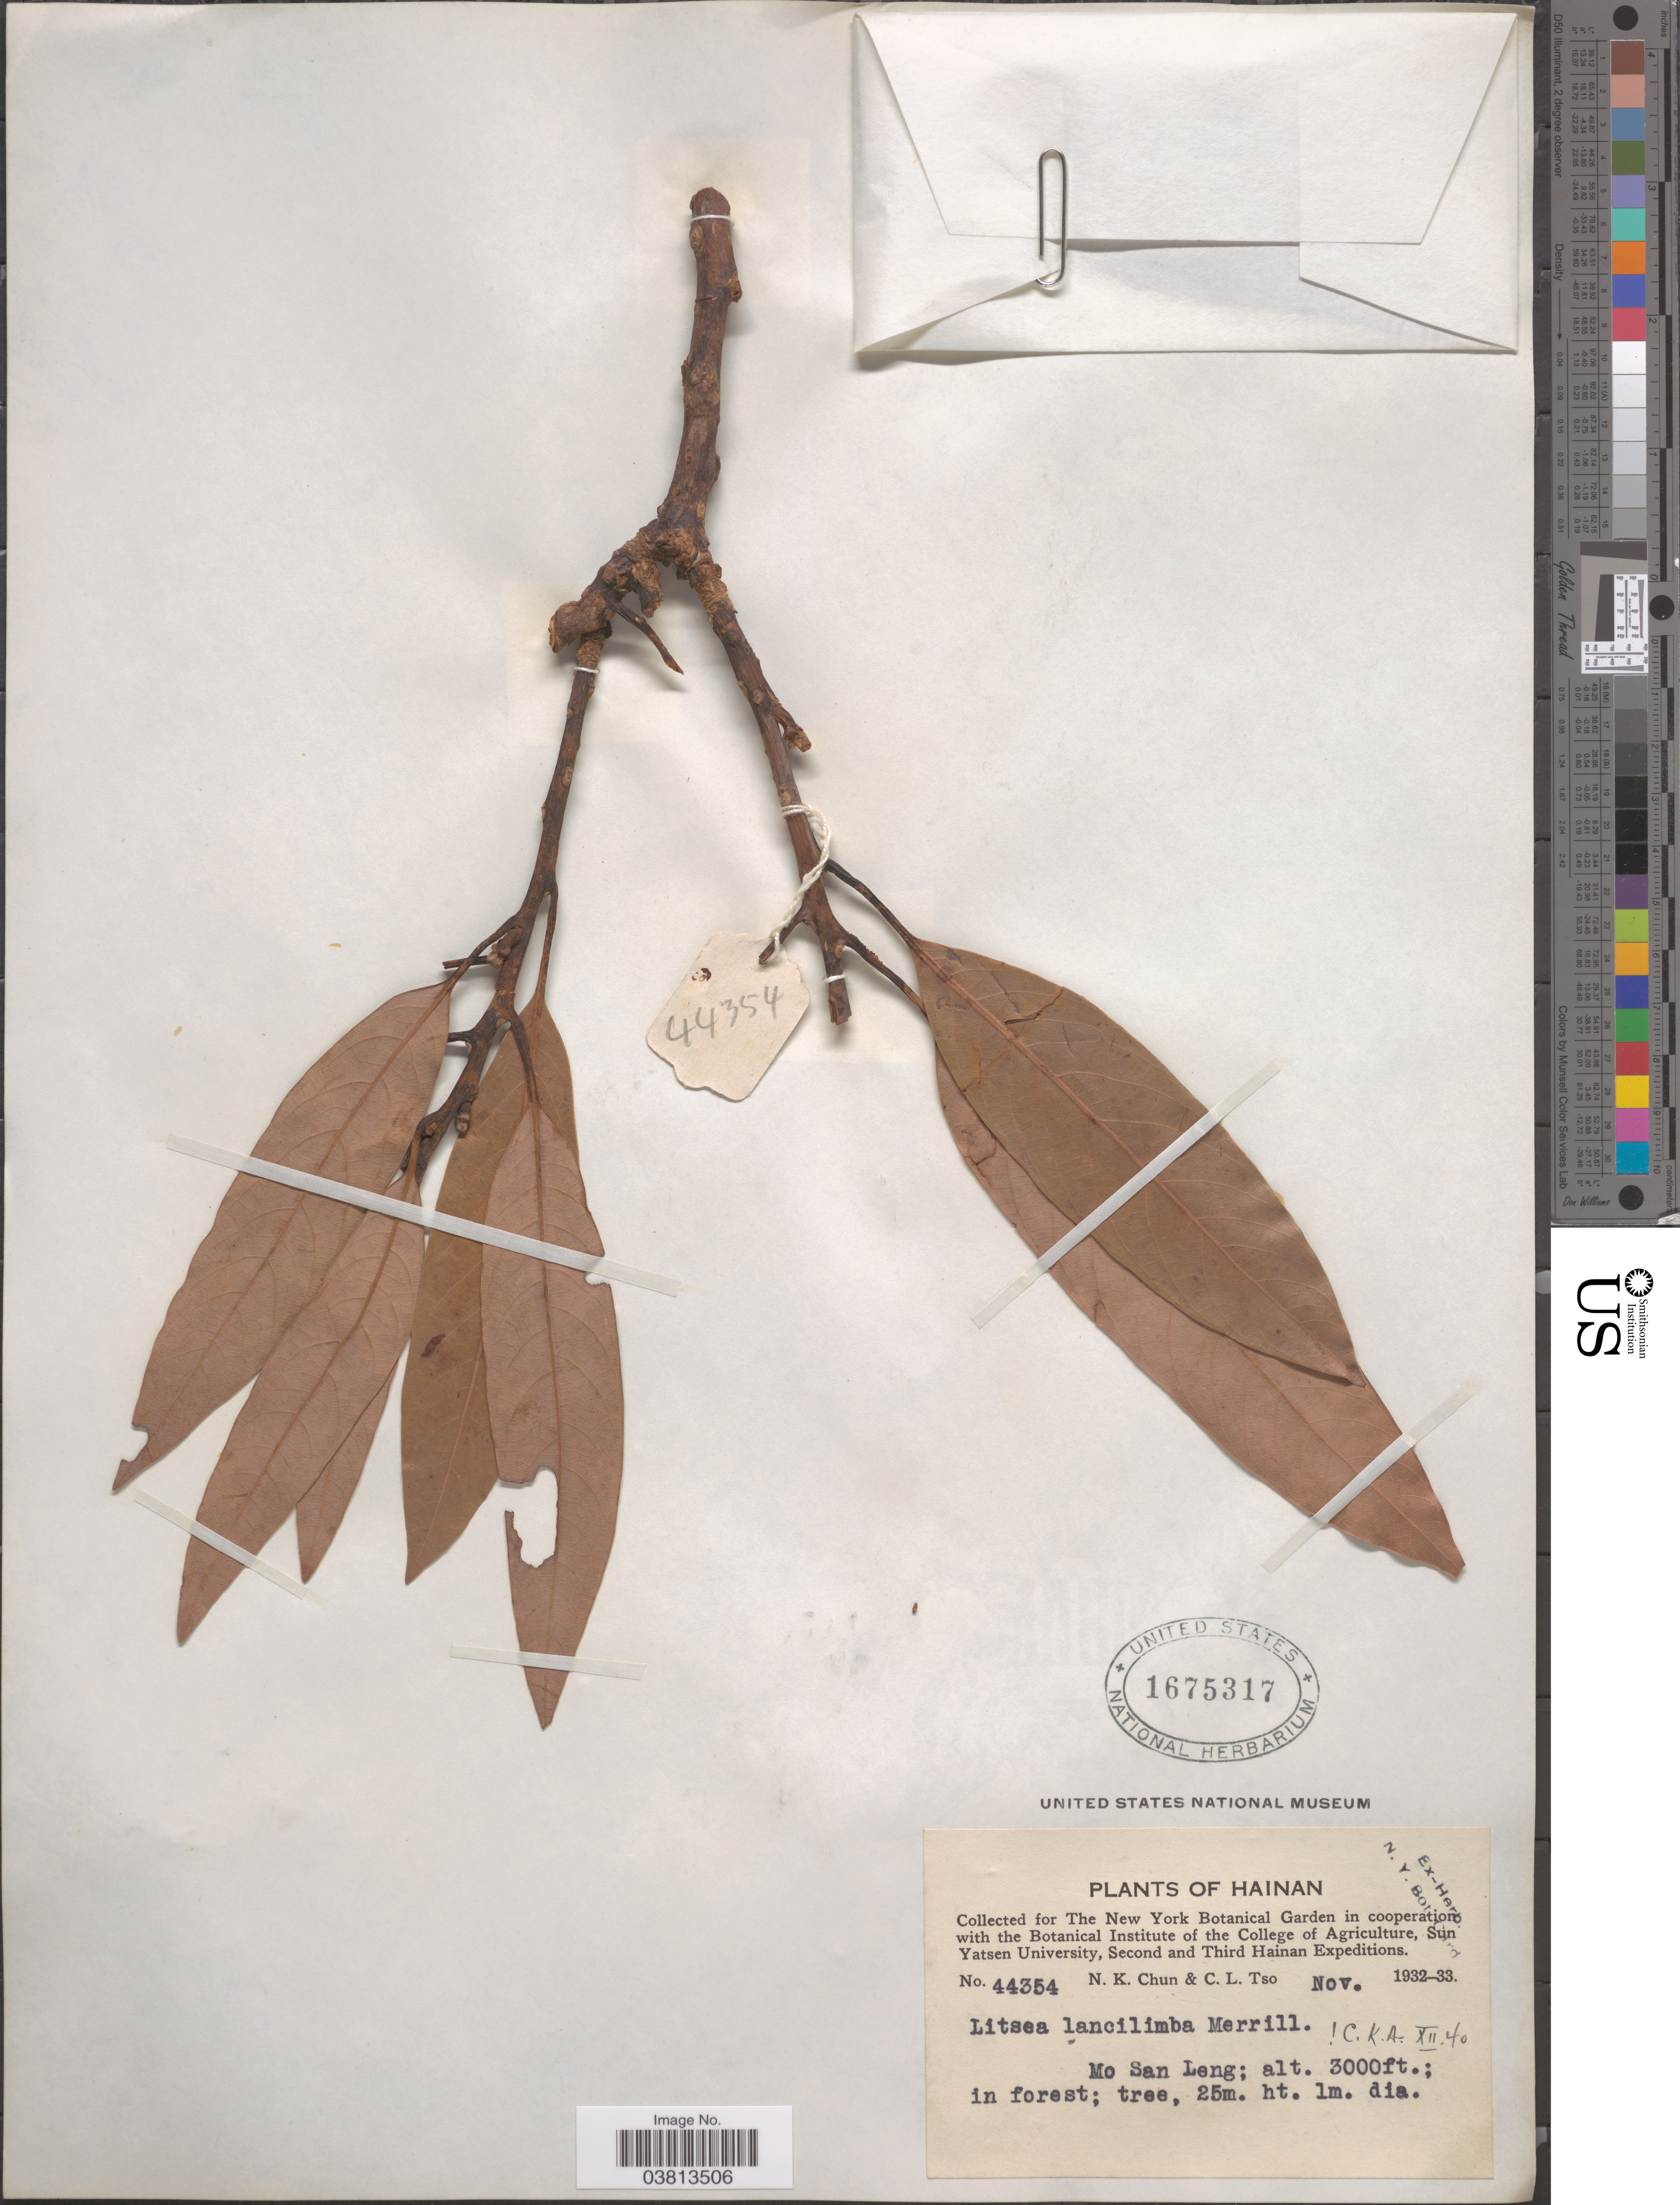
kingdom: Plantae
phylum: Tracheophyta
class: Magnoliopsida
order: Laurales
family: Lauraceae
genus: Litsea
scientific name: Litsea lancilimba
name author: Merr.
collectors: N. K. Chun & C. Tso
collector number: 44354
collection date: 1932-11/1933-11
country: China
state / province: Hainan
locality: Mo San Leng.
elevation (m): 914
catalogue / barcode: US 1675317